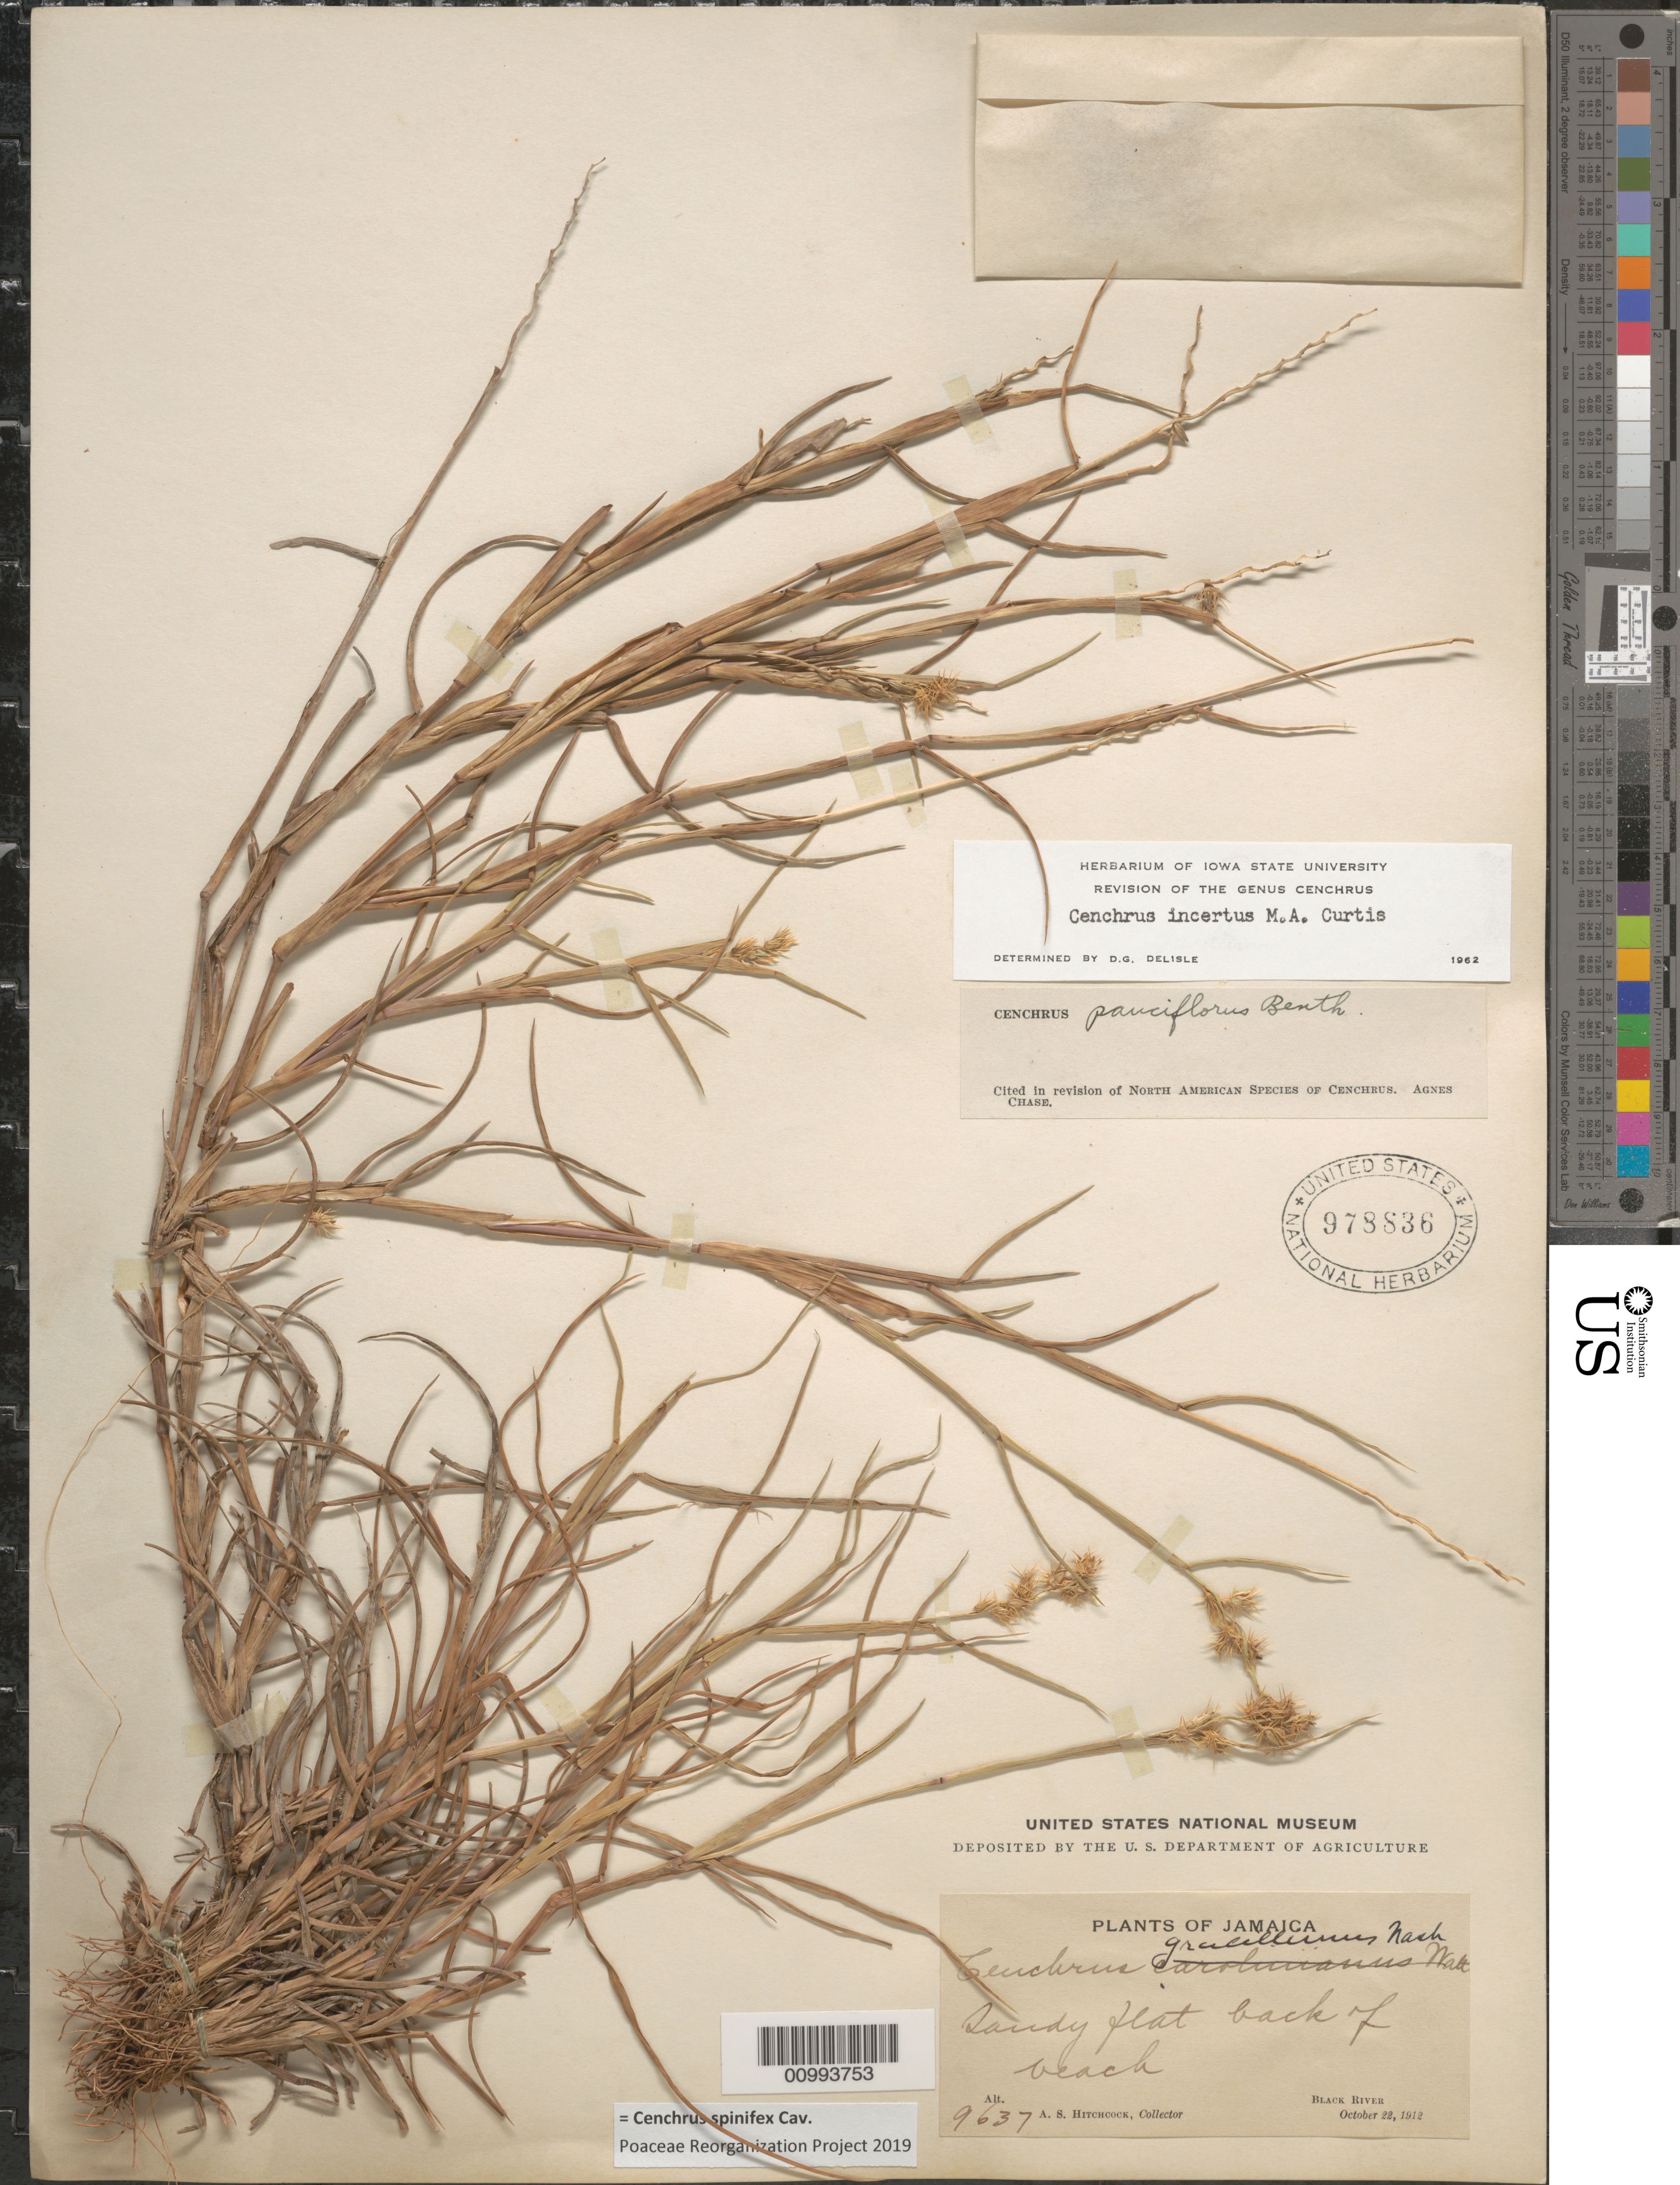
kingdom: Plantae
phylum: Tracheophyta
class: Liliopsida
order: Poales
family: Poaceae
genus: Cenchrus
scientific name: Cenchrus spinifex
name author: Cav.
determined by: Poaceae Reorganization Project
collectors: A. S. Hitchcock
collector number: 9637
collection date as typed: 22 Oct 1912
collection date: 1912-10-22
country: Jamaica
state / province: Saint Elizabeth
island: Jamaica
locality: Black River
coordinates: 0 N, 0 E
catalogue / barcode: US 978836